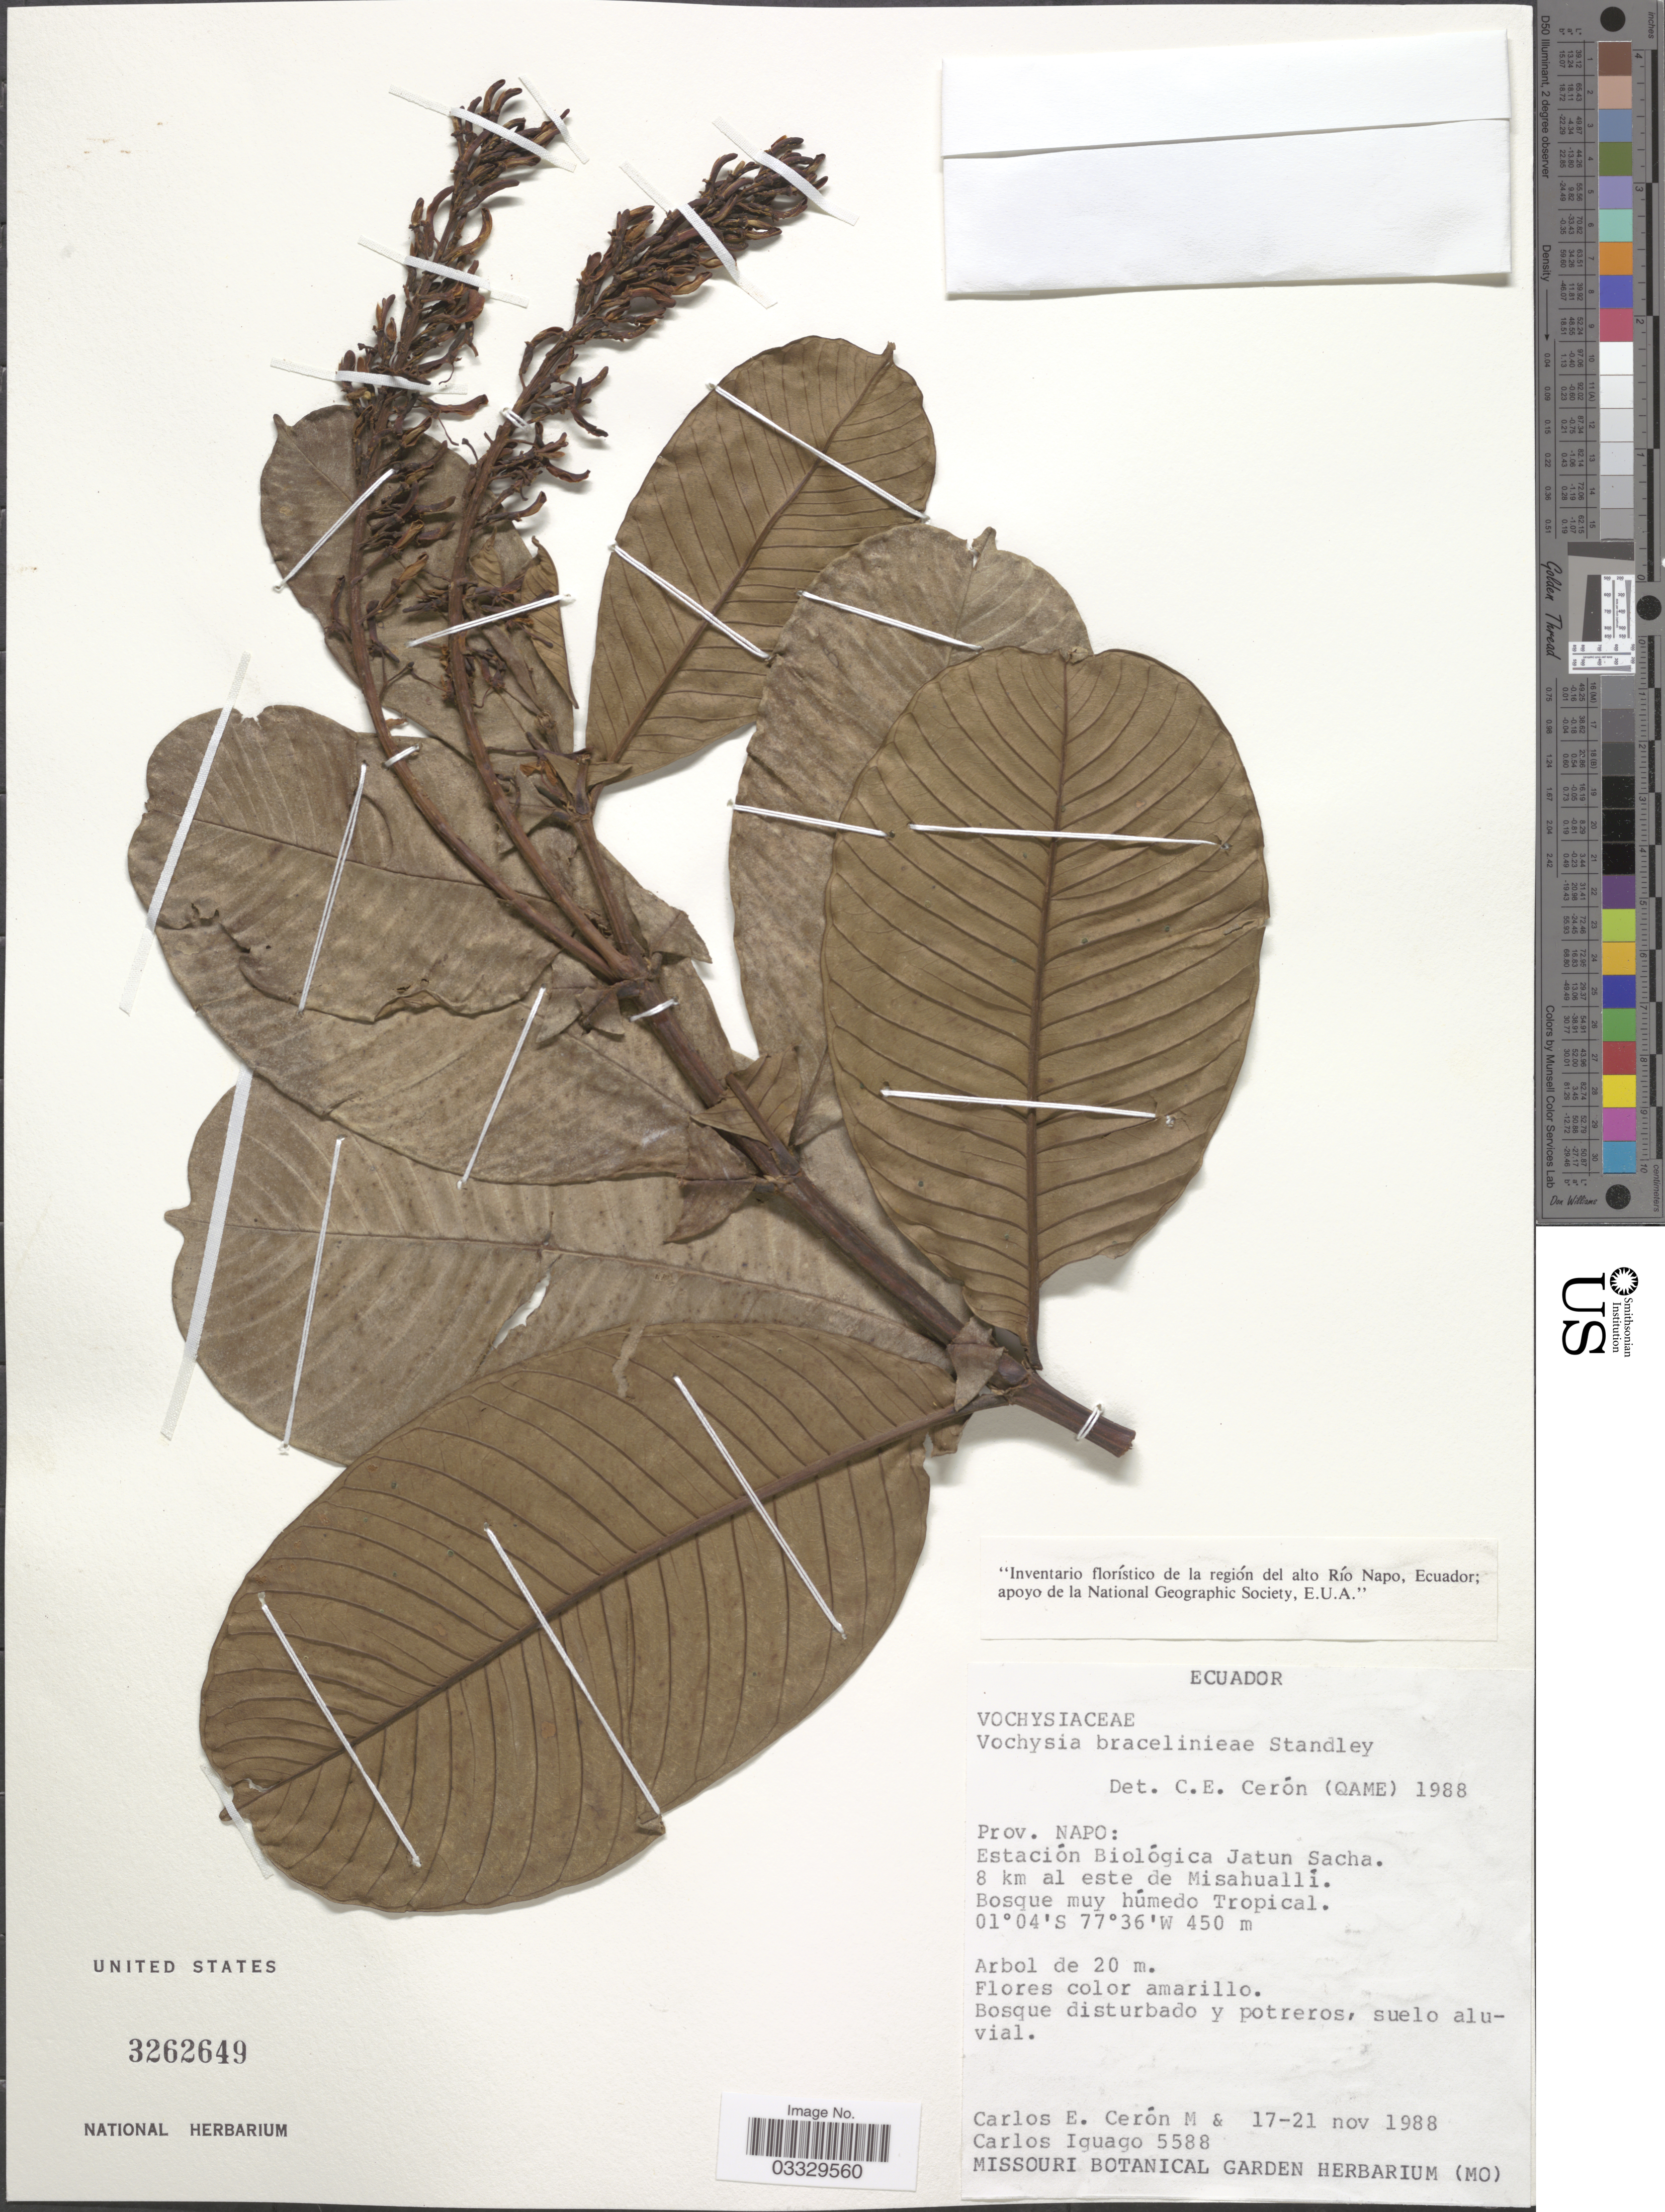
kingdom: Plantae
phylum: Tracheophyta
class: Magnoliopsida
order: Myrtales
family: Vochysiaceae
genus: Vochysia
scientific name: Vochysia bracelinae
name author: Standl.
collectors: C. E. Cerón M. & C. Iguago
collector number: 5588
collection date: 1988-11-17/1988-11-21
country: Ecuador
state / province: Napo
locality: Estación Biológica Jatun Sacha. 8 km al este de Misahuallí.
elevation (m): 450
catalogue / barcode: US 3262649